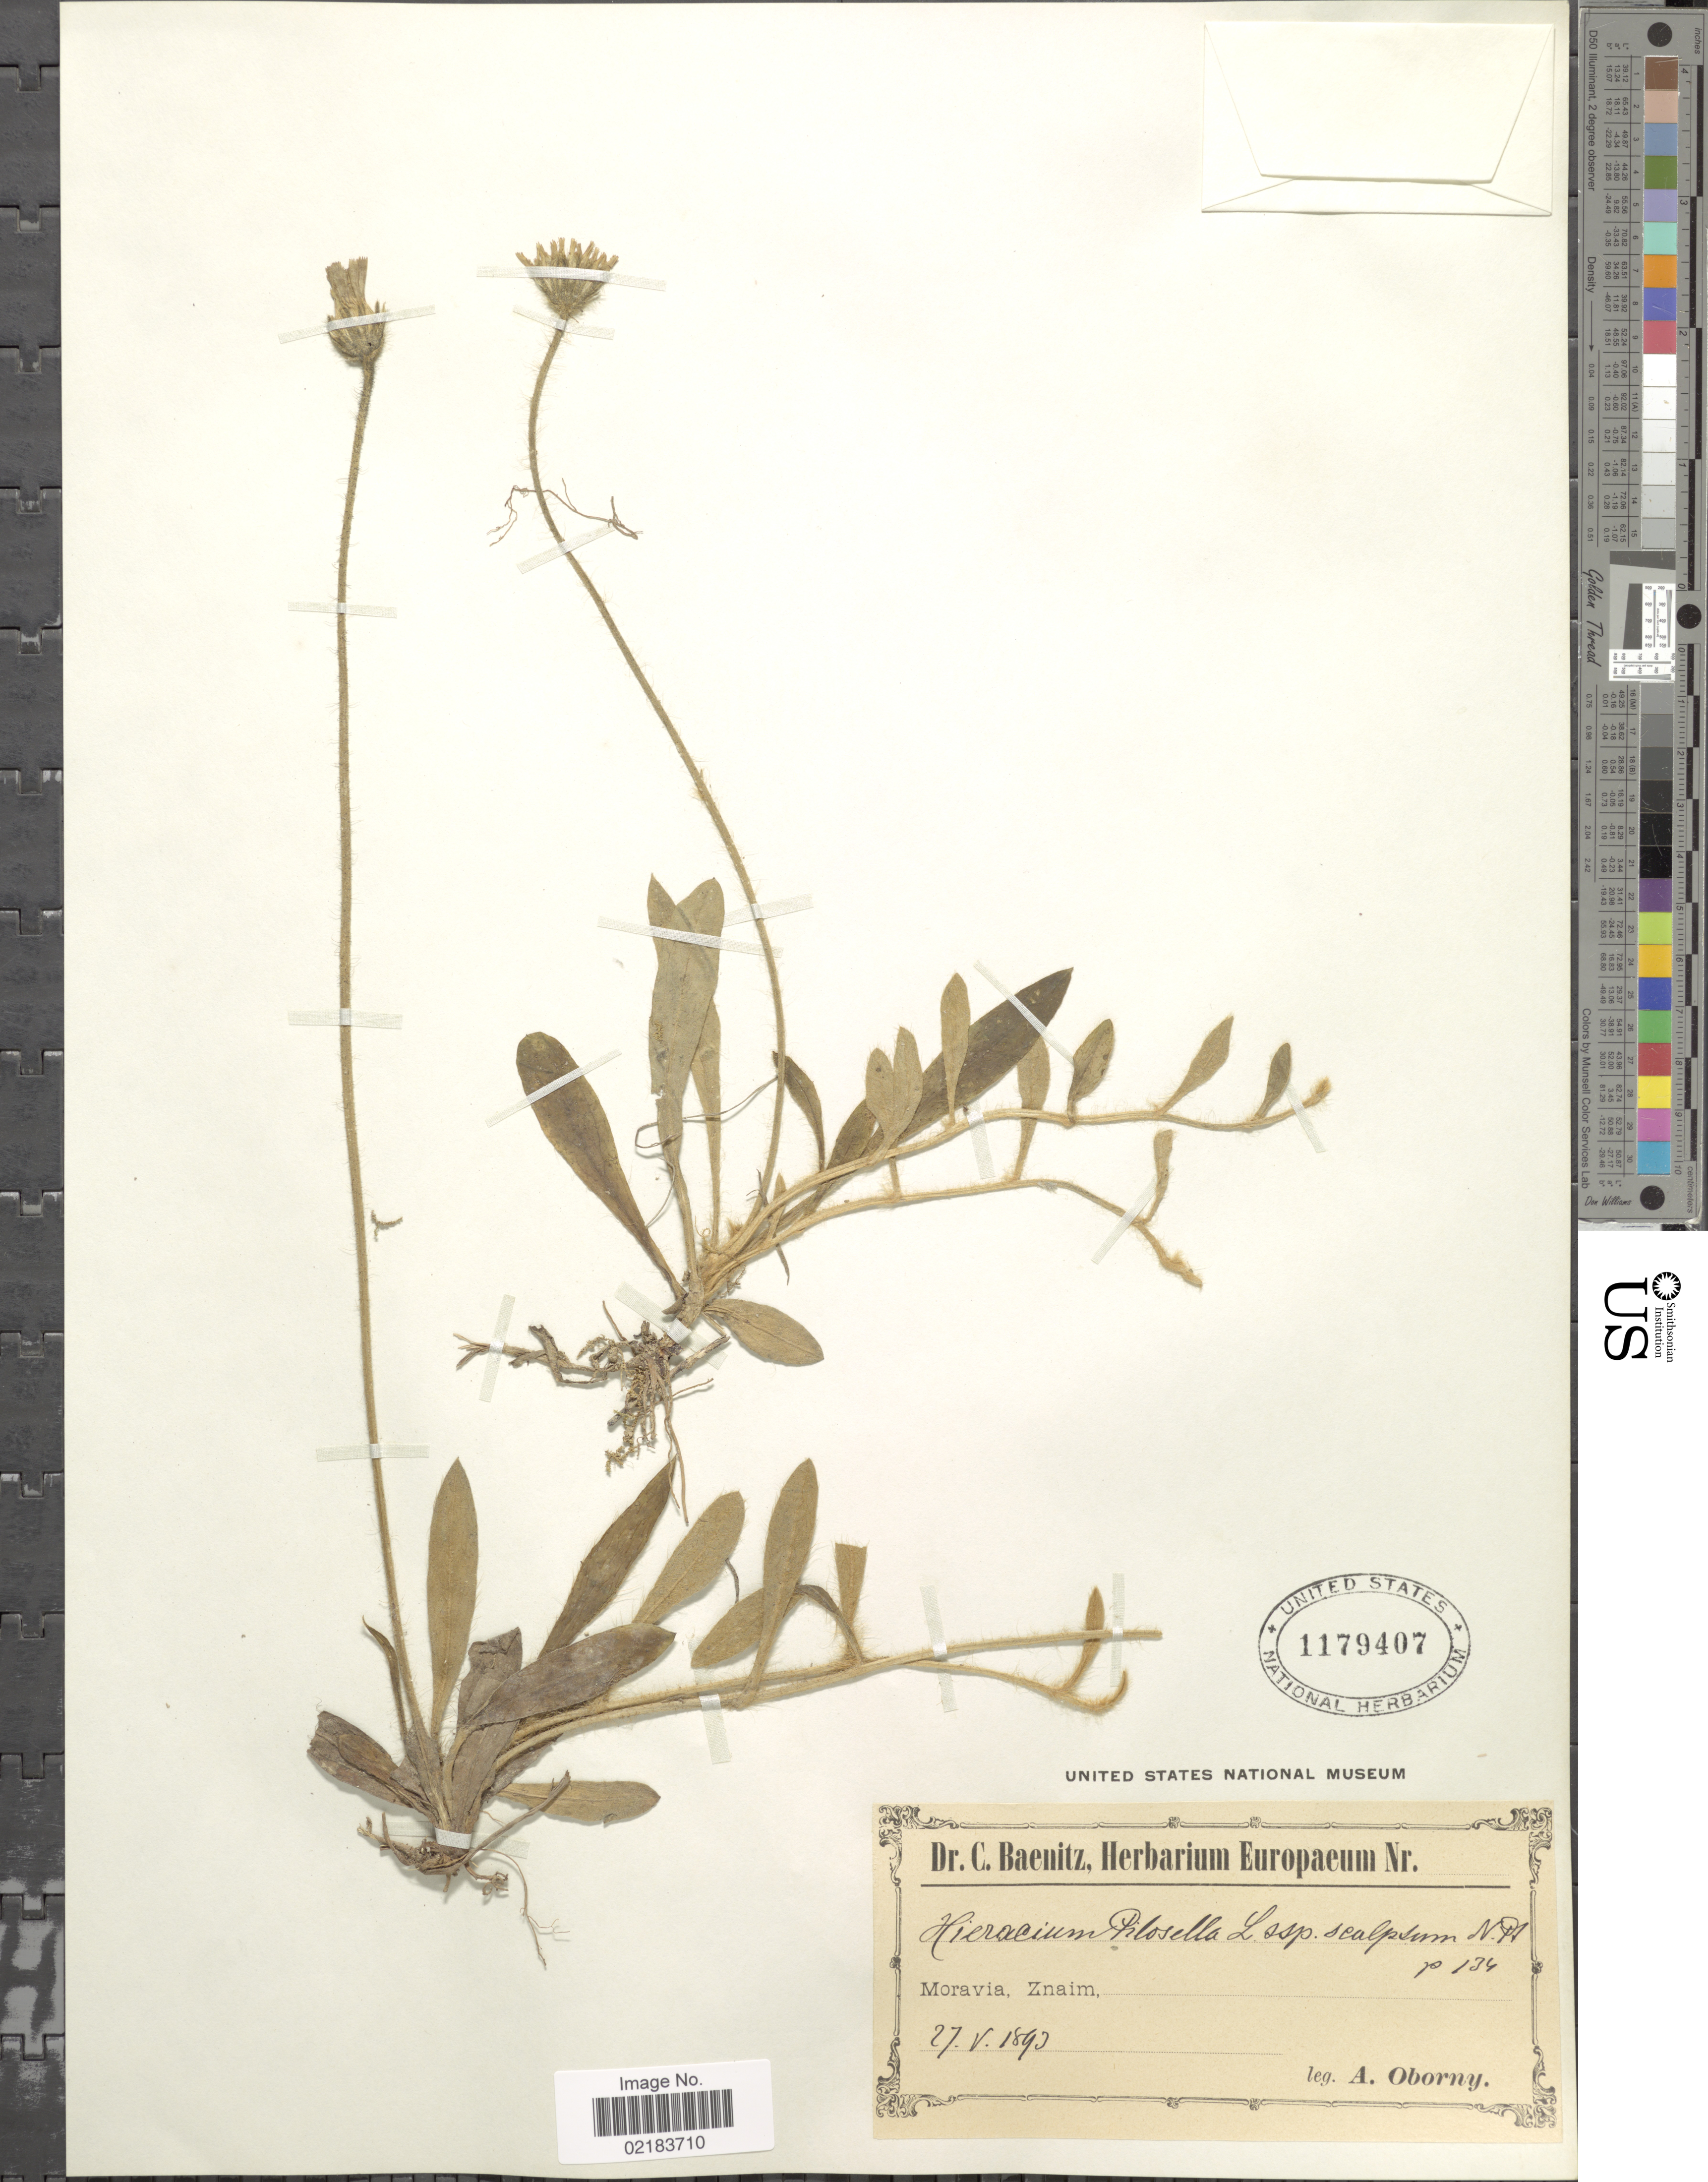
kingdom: Plantae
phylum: Tracheophyta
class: Magnoliopsida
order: Asterales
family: Asteraceae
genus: Pilosella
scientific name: Pilosella officinarum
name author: Vaill.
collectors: A. Oborny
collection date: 1893-05-27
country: Czechia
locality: Moravia. Znaim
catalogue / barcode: US 1179407